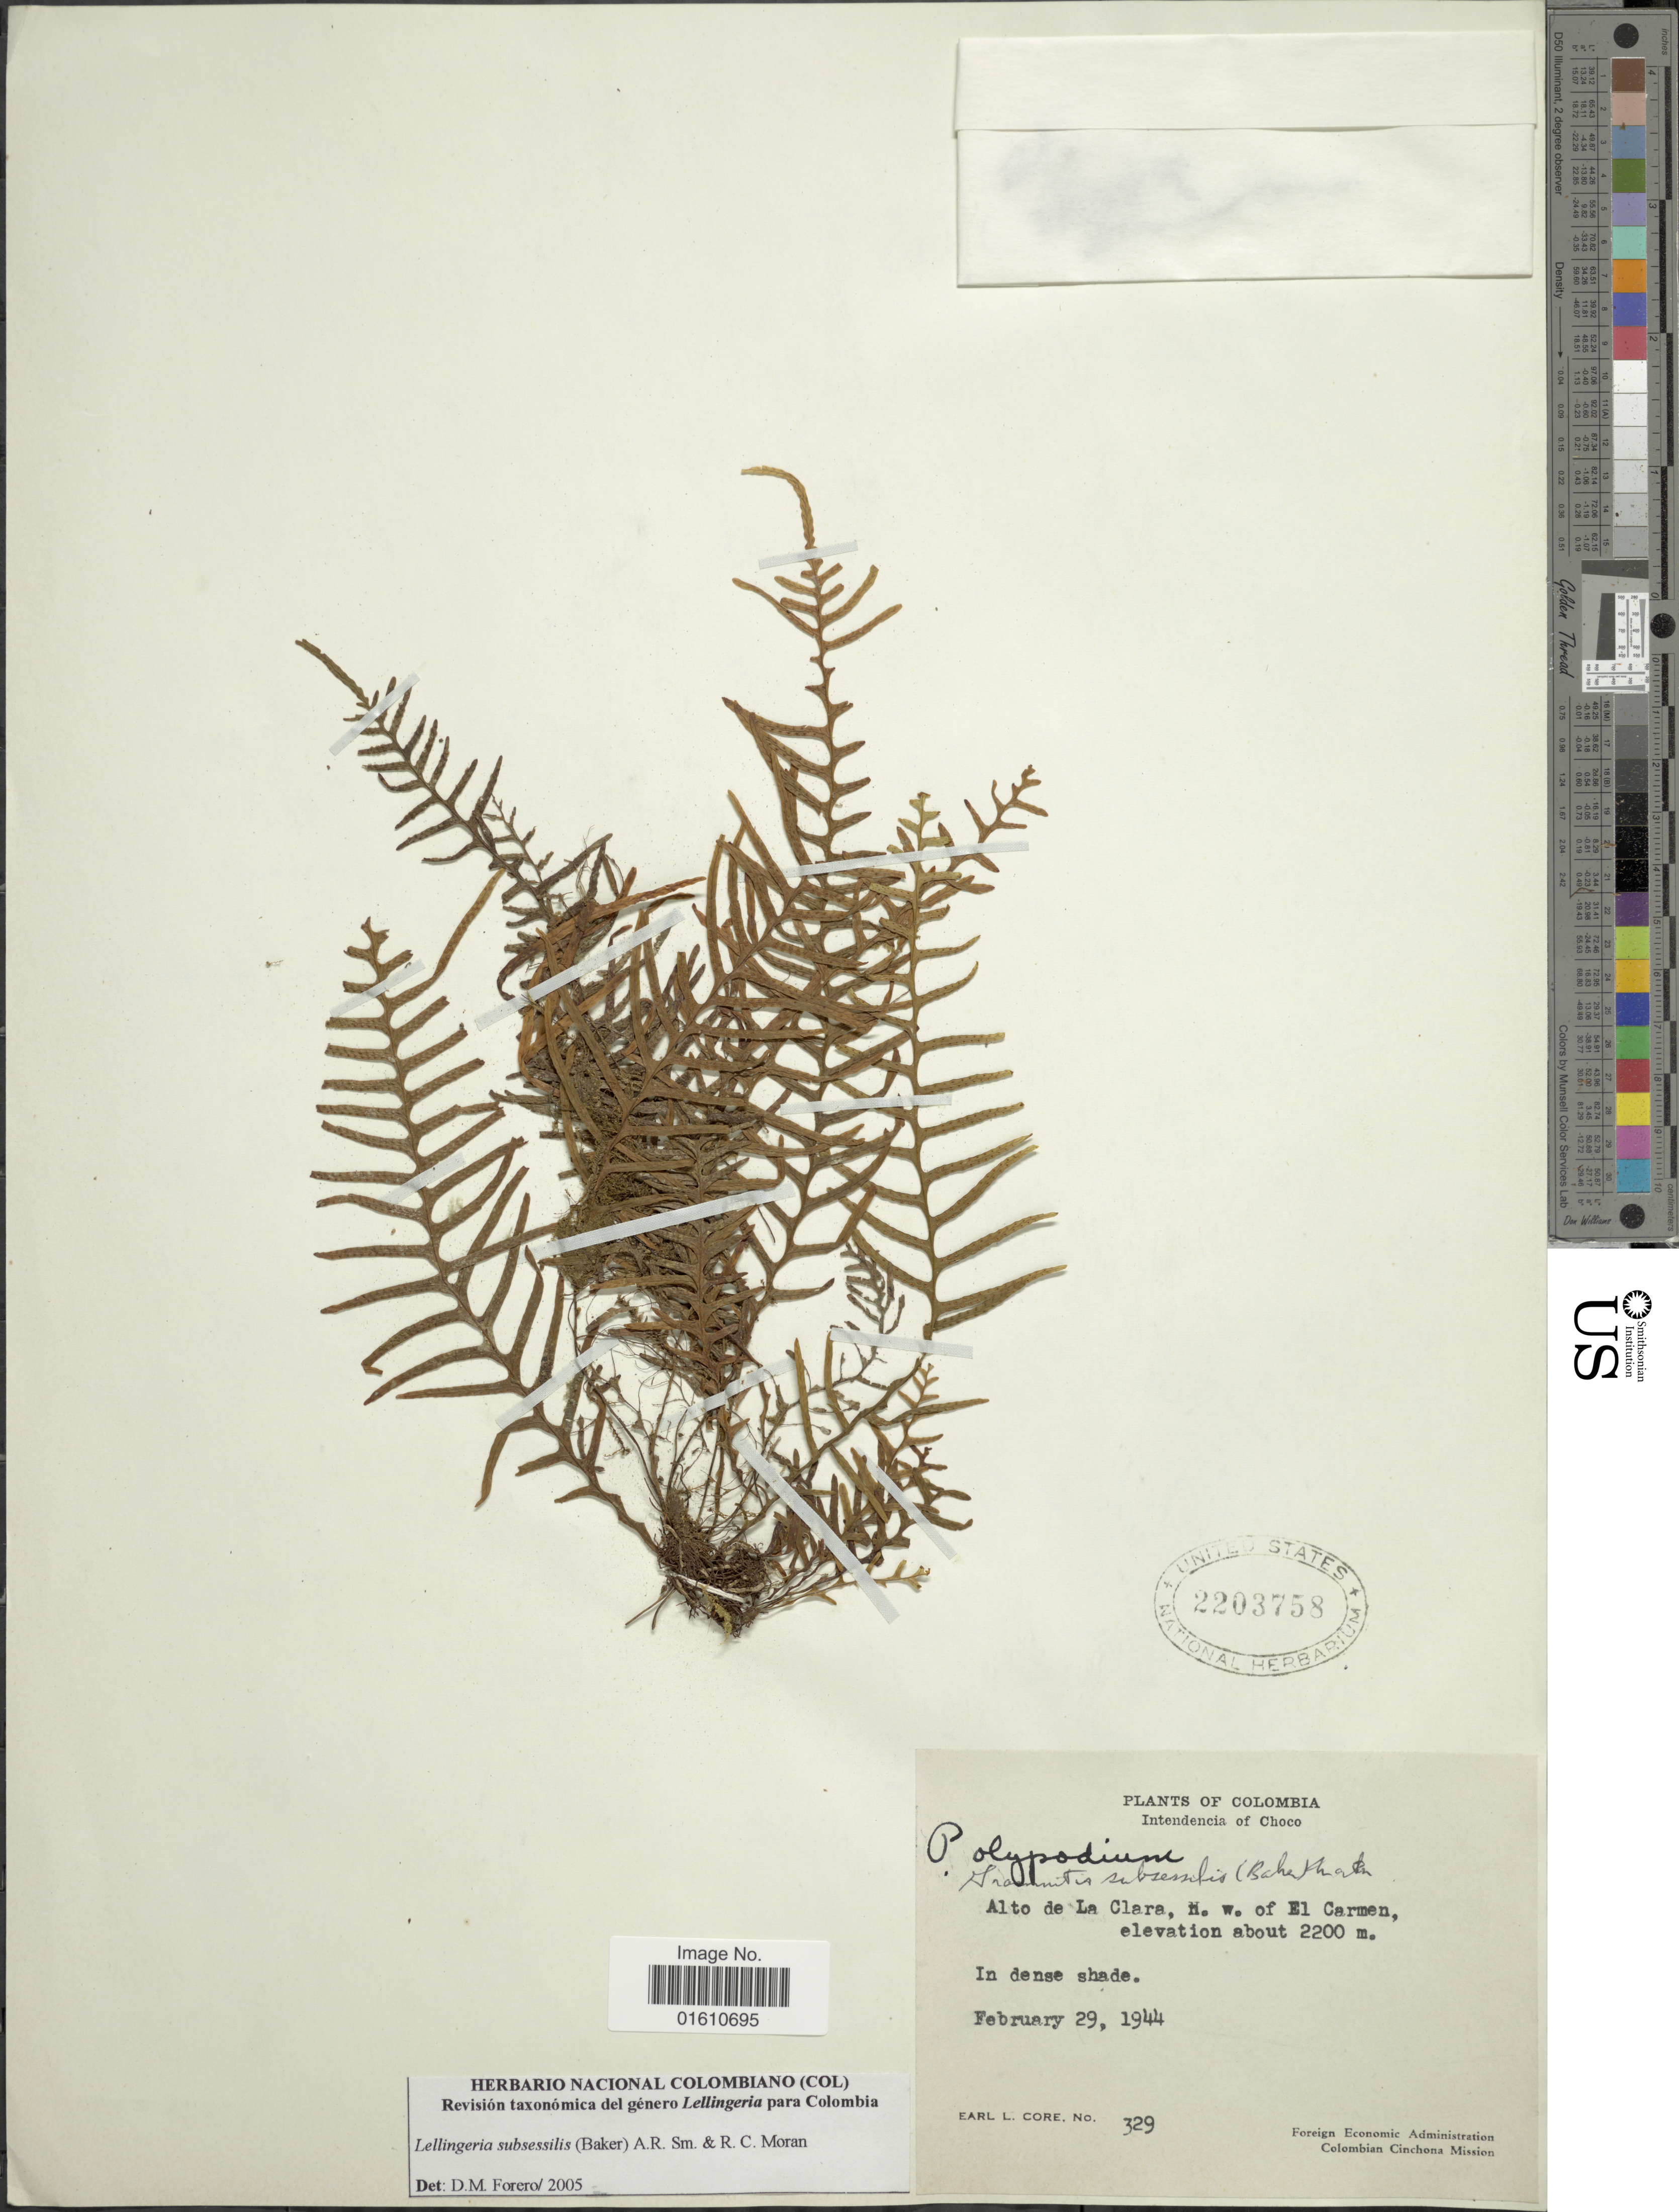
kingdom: Plantae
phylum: Tracheophyta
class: Polypodiopsida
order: Polypodiales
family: Polypodiaceae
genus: Lellingeria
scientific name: Lellingeria subsessilis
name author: (Baker) A.R. Sm. & R.C. Moran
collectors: E. L. Core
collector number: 329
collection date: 1944-02-29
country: Colombia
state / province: Chocó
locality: Intendencia of Choco, alto de La Clara, H. W. of El Carmen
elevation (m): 2200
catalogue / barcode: US 2203758